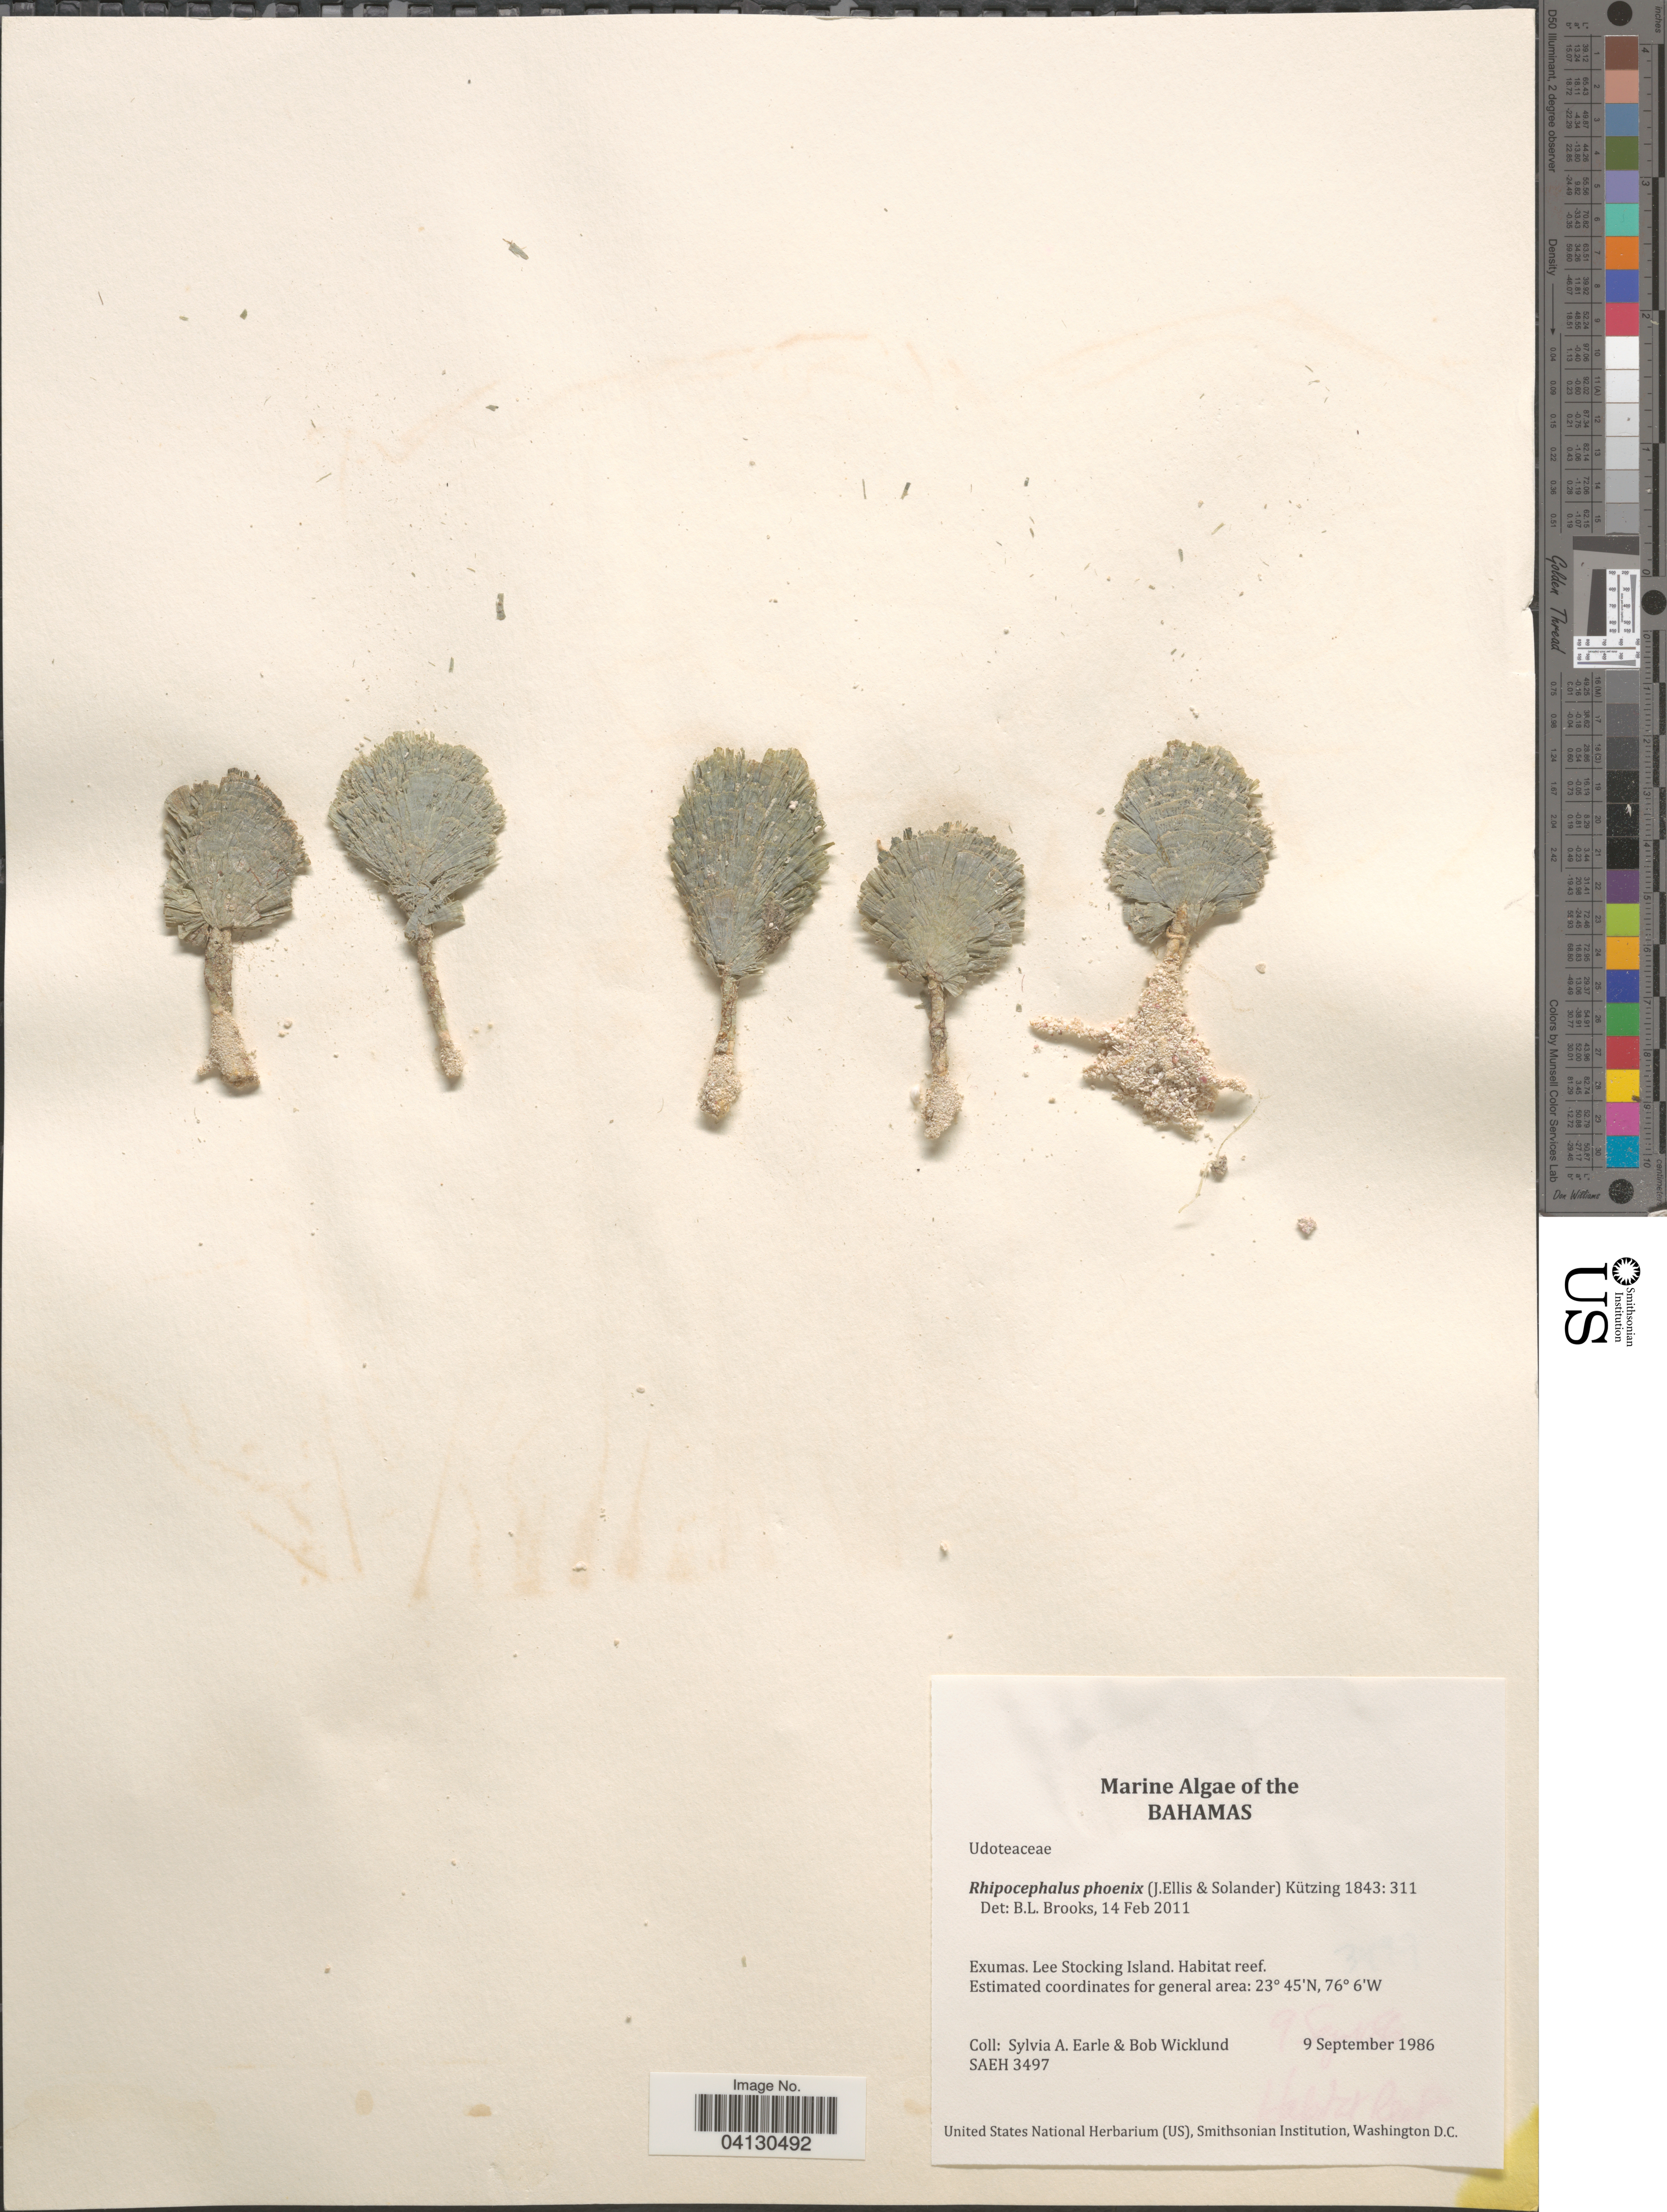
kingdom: Plantae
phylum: Chlorophyta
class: Ulvophyceae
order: Bryopsidales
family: Udoteaceae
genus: Rhipocephalus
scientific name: Rhipocephalus phoenix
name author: (J. Ellis & Sol.) Kütz.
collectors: S. A. Earle & B. Wicklund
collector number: SAEH3497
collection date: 1986-09-09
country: Bahamas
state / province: Exuma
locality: Exumas. Lee Stocking Island.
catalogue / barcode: US 329157